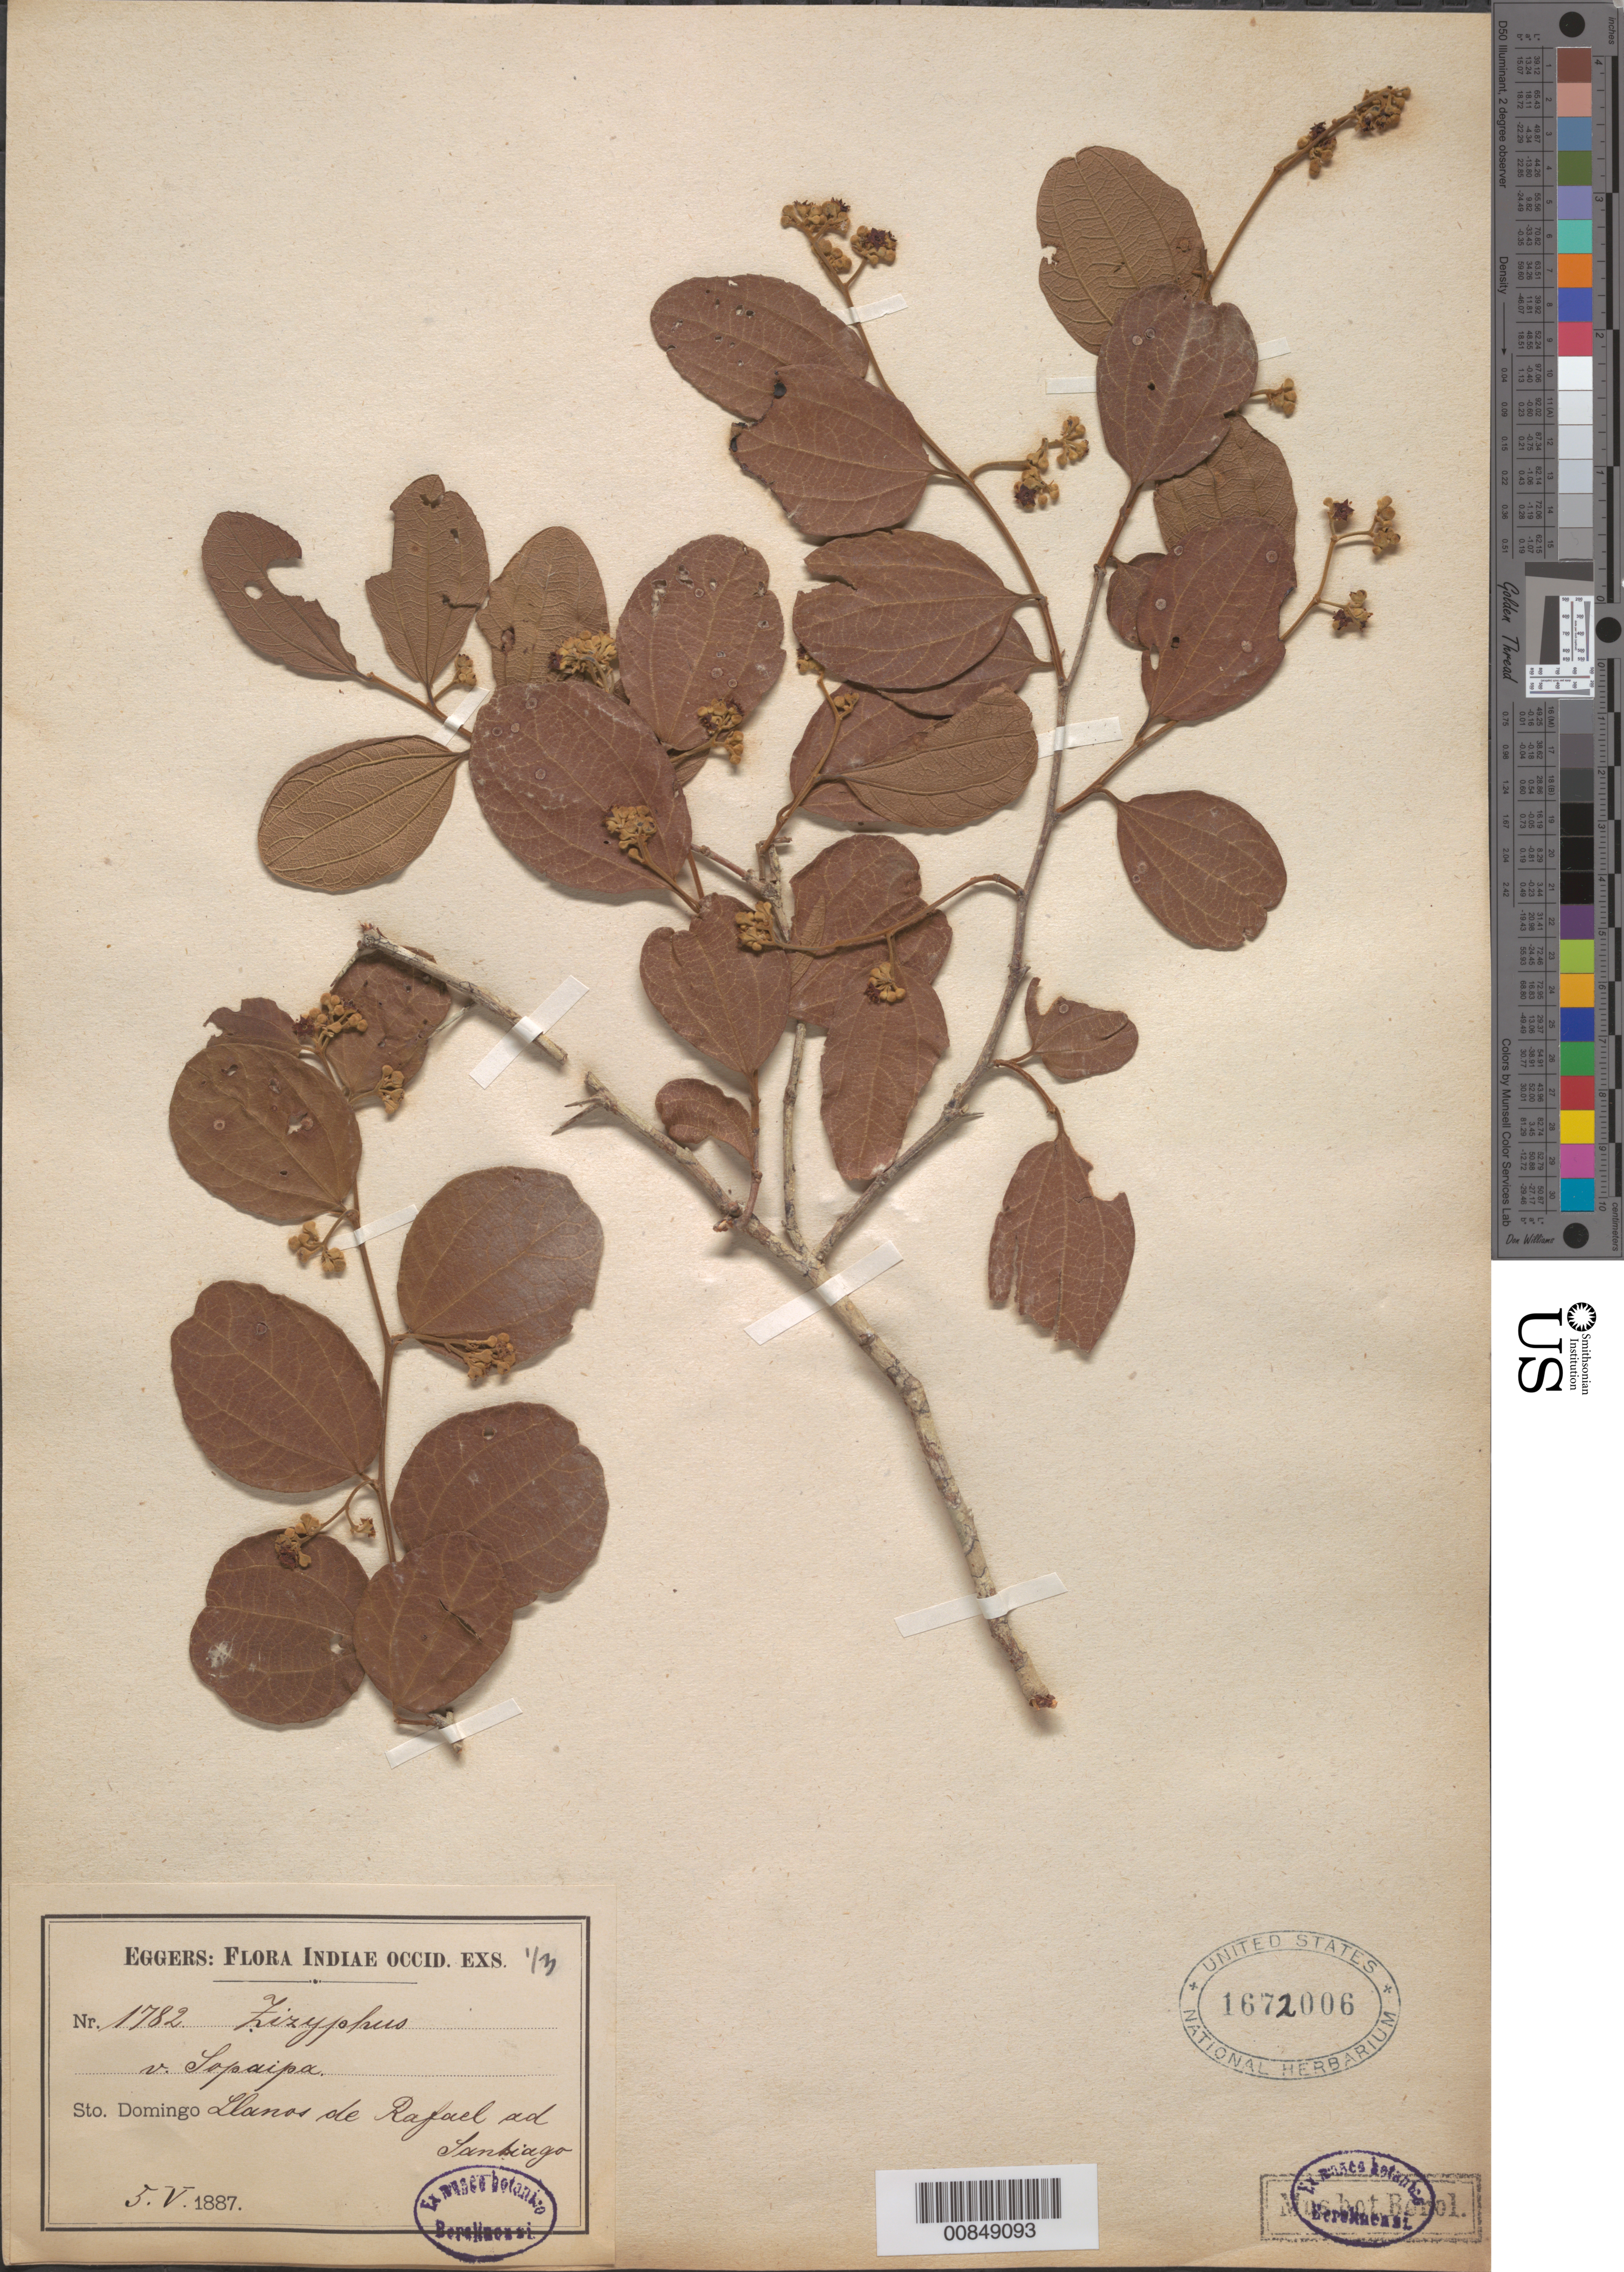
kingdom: Plantae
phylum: Tracheophyta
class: Magnoliopsida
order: Rosales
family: Rhamnaceae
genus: Sarcomphalus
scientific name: Sarcomphalus reticulatus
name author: (Vahl) Urb.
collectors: H. F. A. von Eggers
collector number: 1782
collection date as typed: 05 May 1887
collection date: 1887-05-05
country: Dominican Republic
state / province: Santiago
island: Hispaniola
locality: Llanos de Rafael ad Santiago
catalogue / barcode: US 1672006